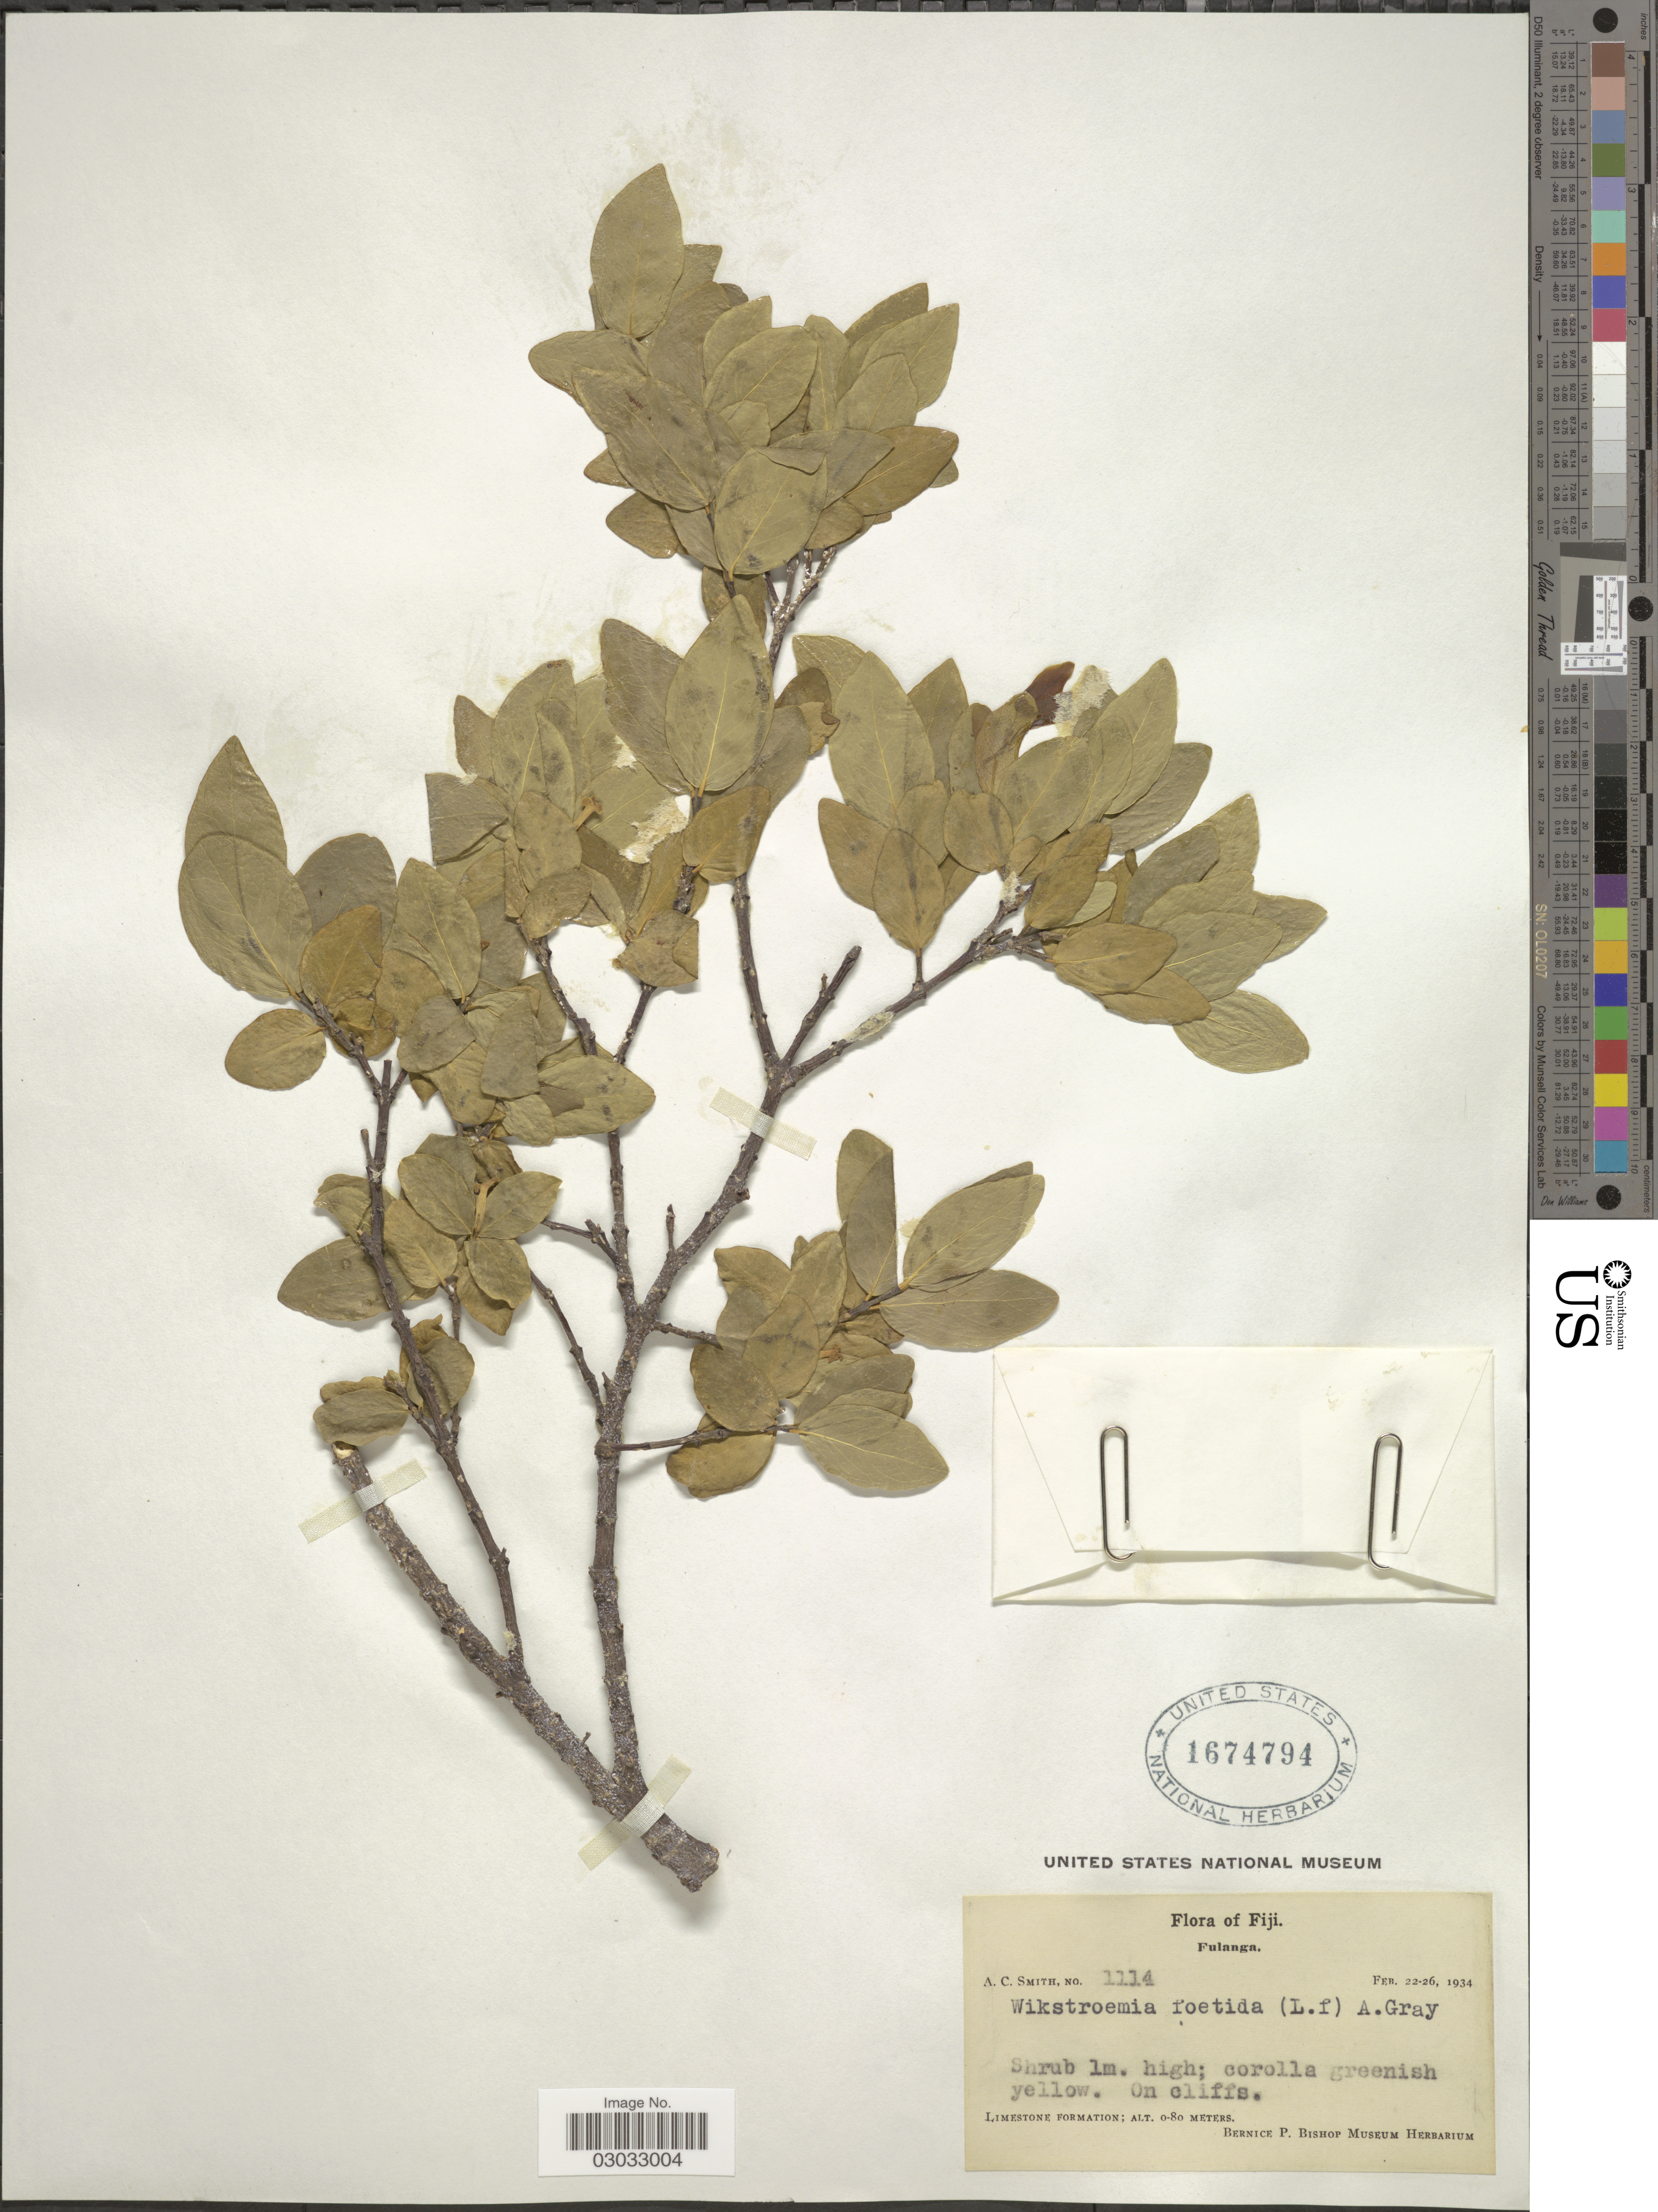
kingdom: Plantae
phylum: Tracheophyta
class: Magnoliopsida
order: Malvales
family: Thymelaeaceae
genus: Wikstroemia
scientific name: Wikstroemia coriacea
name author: Seem.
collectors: A. C. Smith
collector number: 1114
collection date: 1934-02-22/1934-02-26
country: Fiji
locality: Fulanga. Limestone Formation.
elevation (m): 0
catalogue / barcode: US 1674794